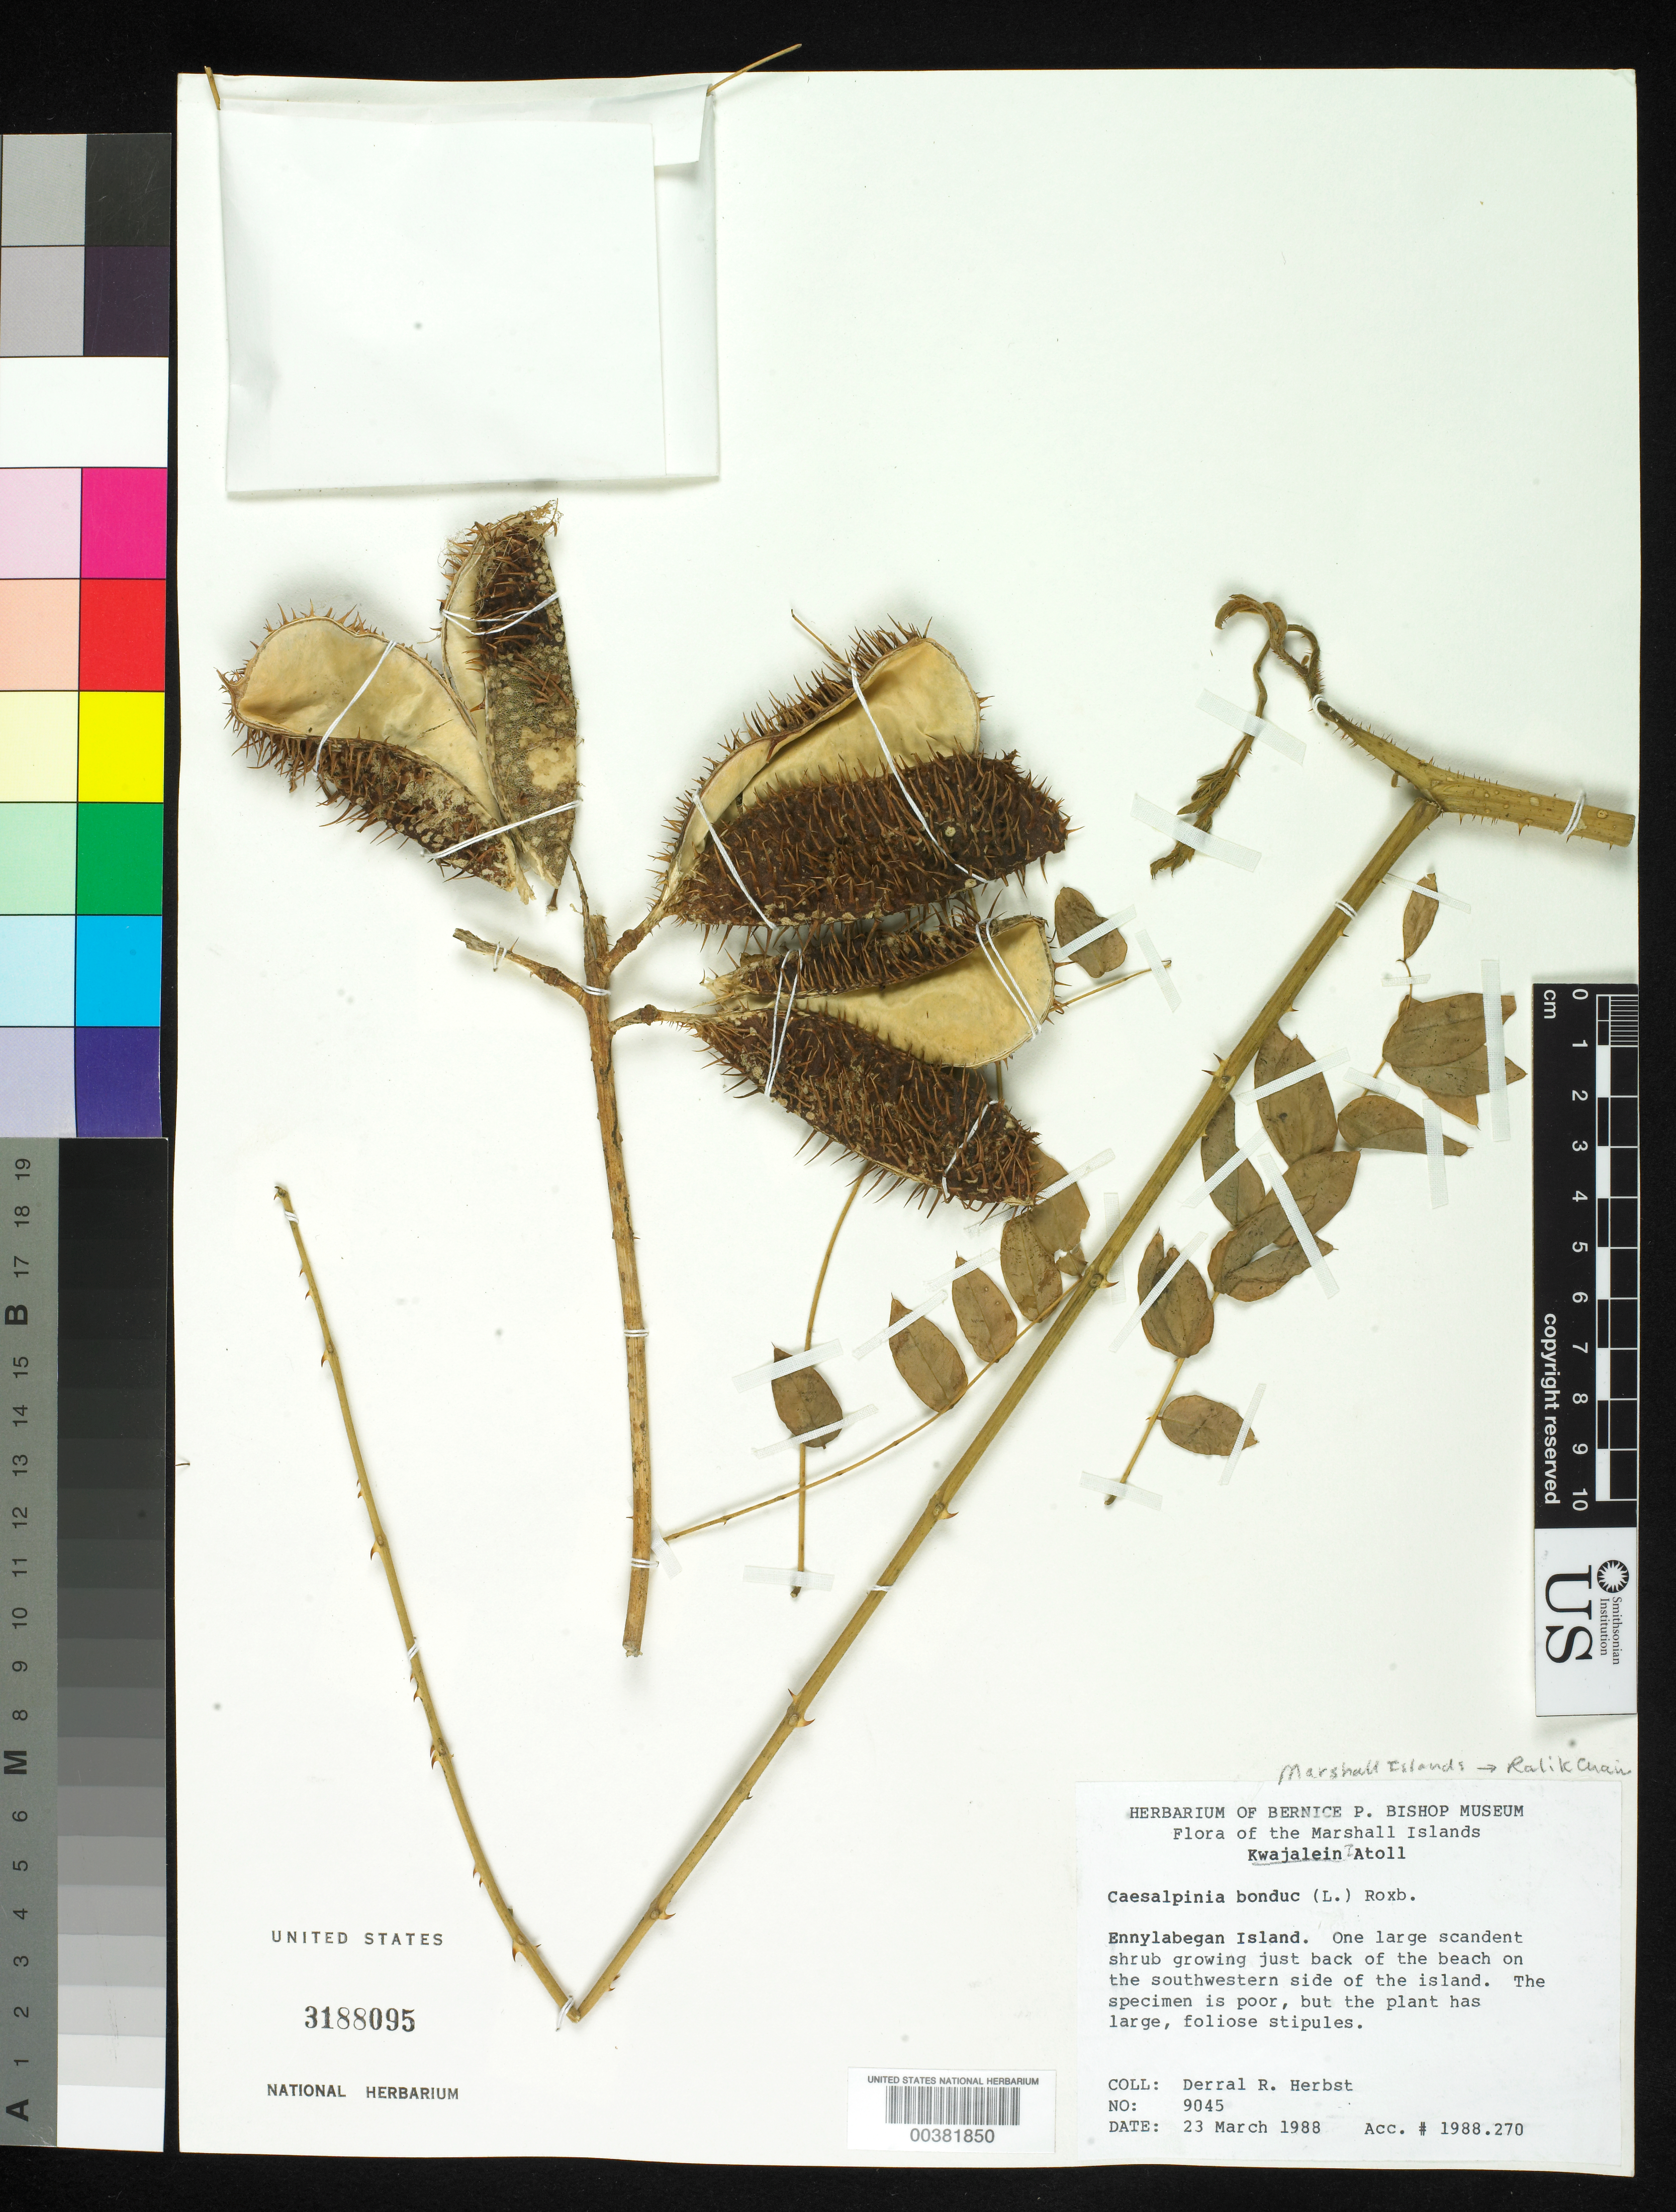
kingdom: Plantae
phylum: Tracheophyta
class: Magnoliopsida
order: Fabales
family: Fabaceae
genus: Guilandina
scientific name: Guilandina bonduc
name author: L.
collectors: D. R. Herbst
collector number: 9045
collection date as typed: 23 Mar 1988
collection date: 1988-03-23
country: Marshall Islands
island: Kwajelein Atoll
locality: Ennylabegan Islet, just back of the beach on the southwestern side of the island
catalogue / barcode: US 3188095